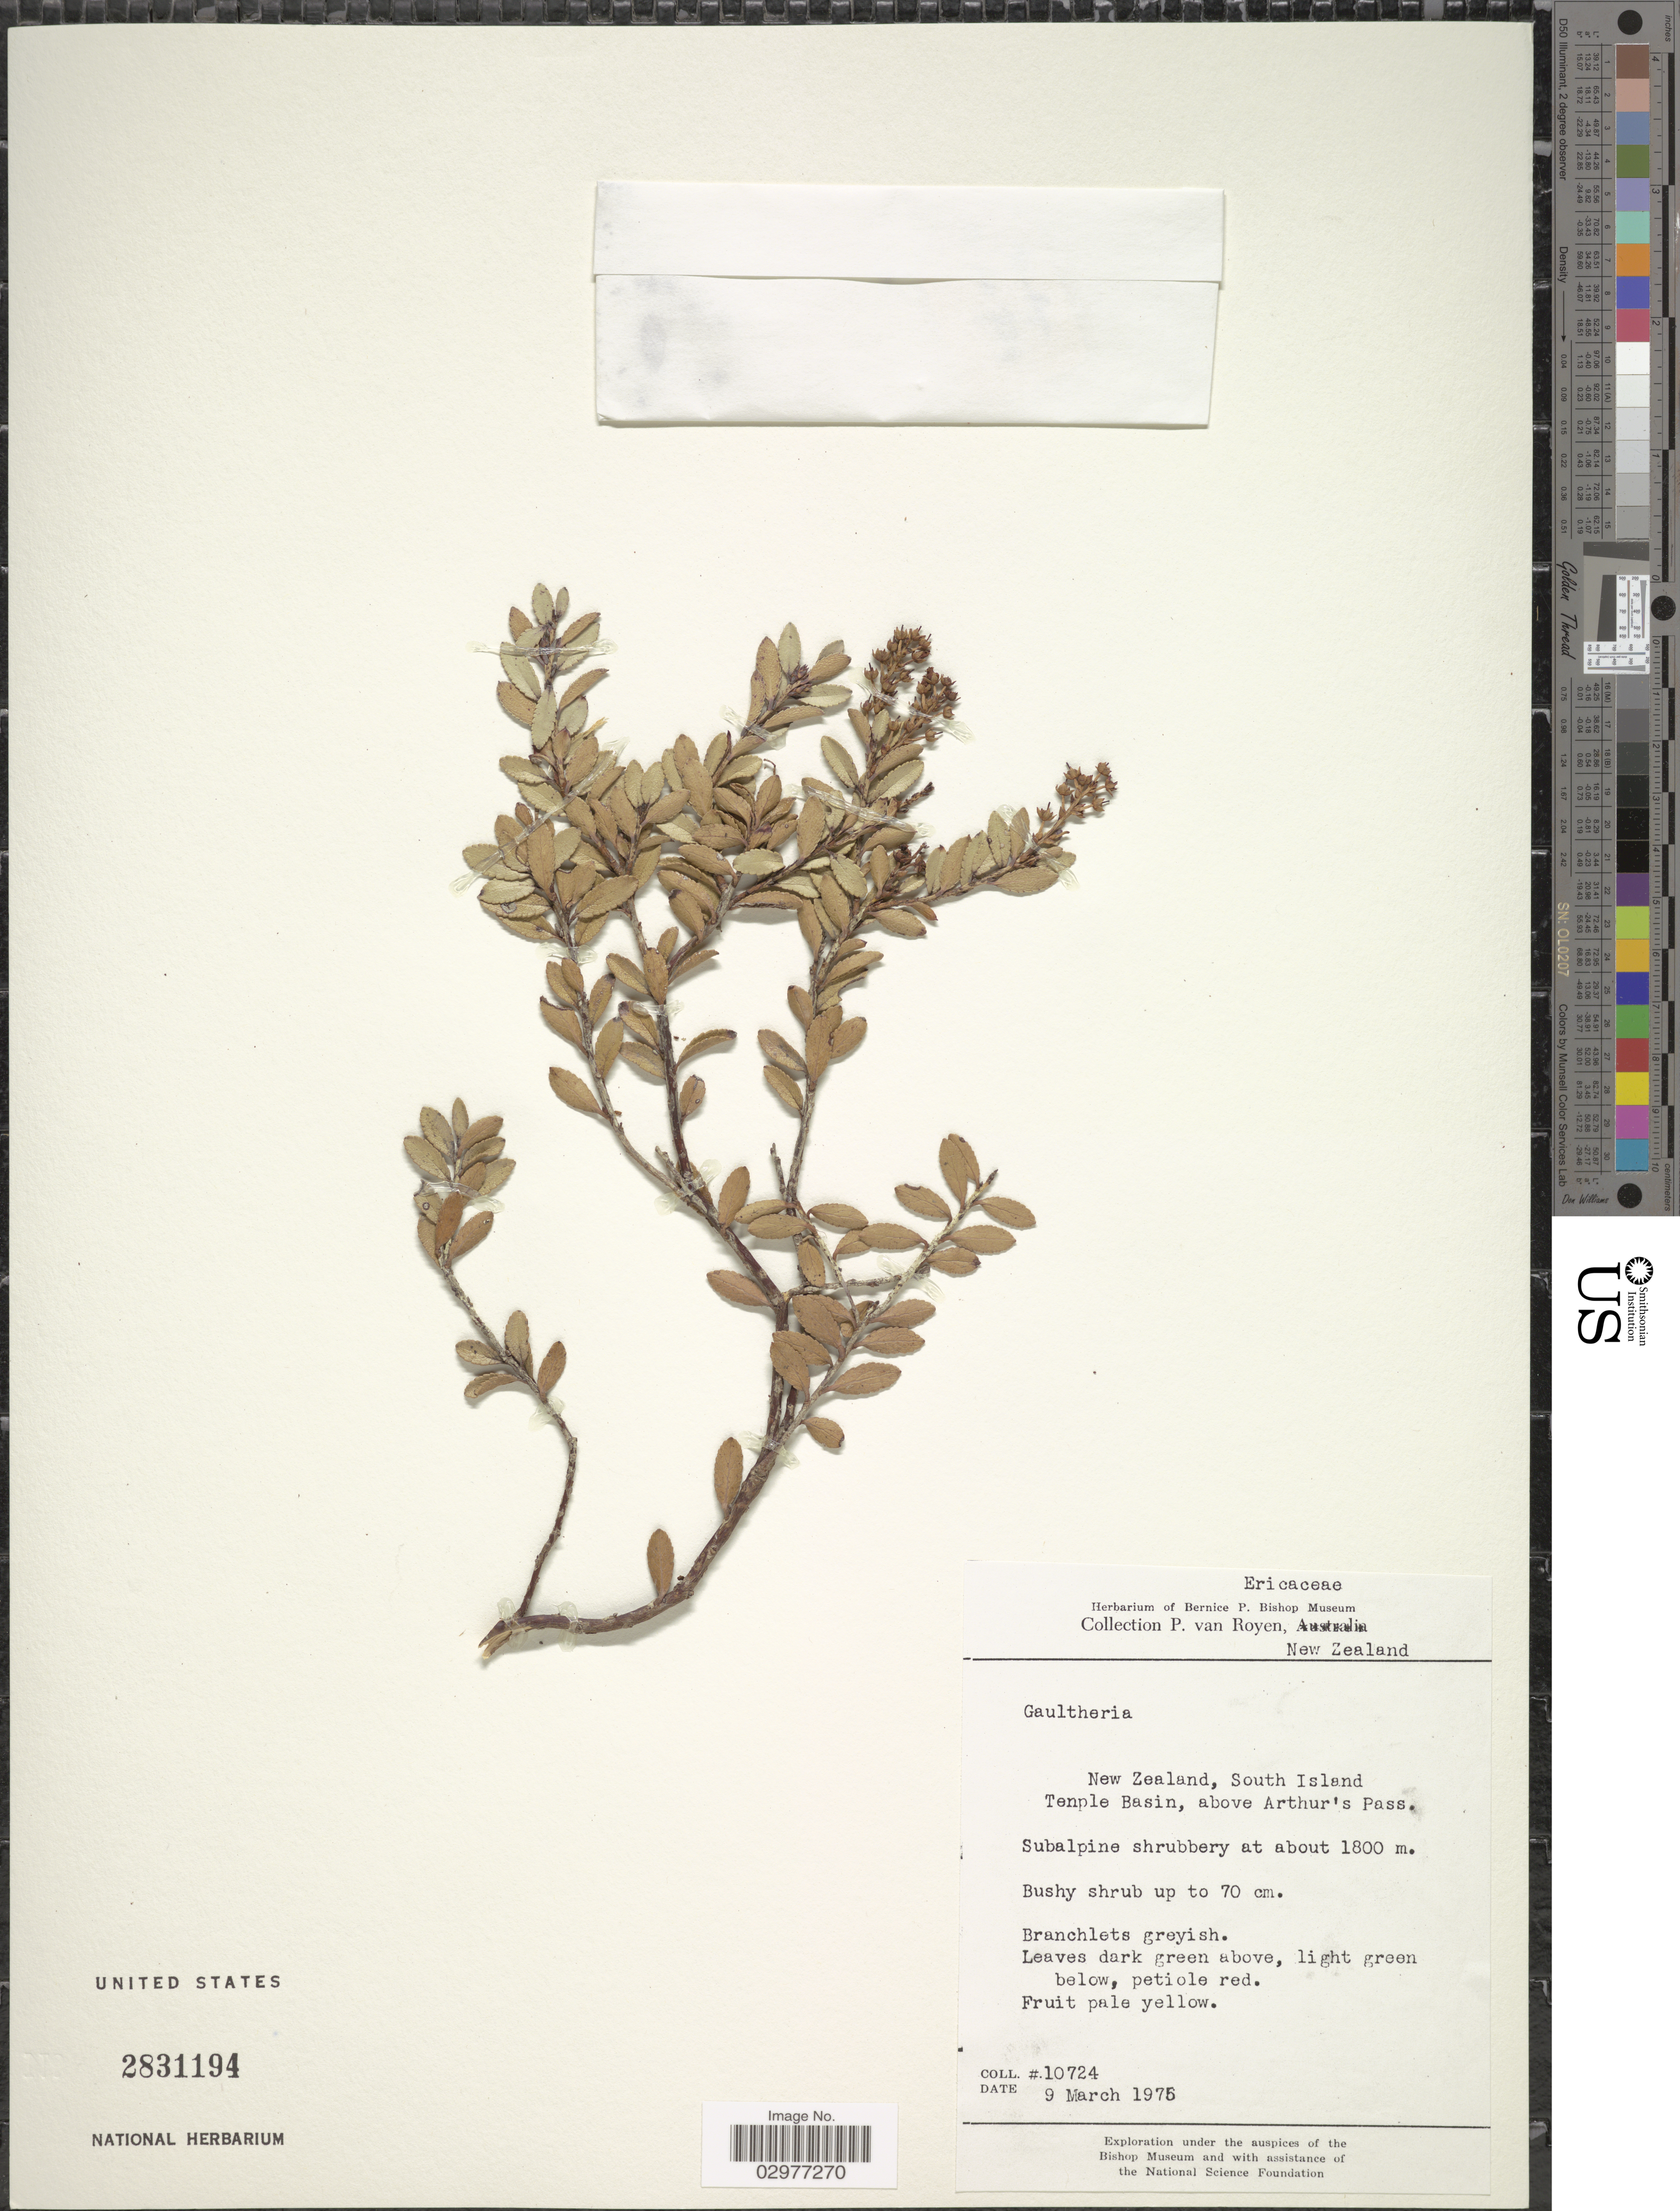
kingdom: Plantae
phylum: Tracheophyta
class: Magnoliopsida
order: Ericales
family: Ericaceae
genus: Gaultheria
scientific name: Gaultheria sp.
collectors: P. van Royen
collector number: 10724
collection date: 1975-03-09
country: New Zealand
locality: South Island, Temple Basin, above Arthur's Pass.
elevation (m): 1800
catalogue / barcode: US 2831194